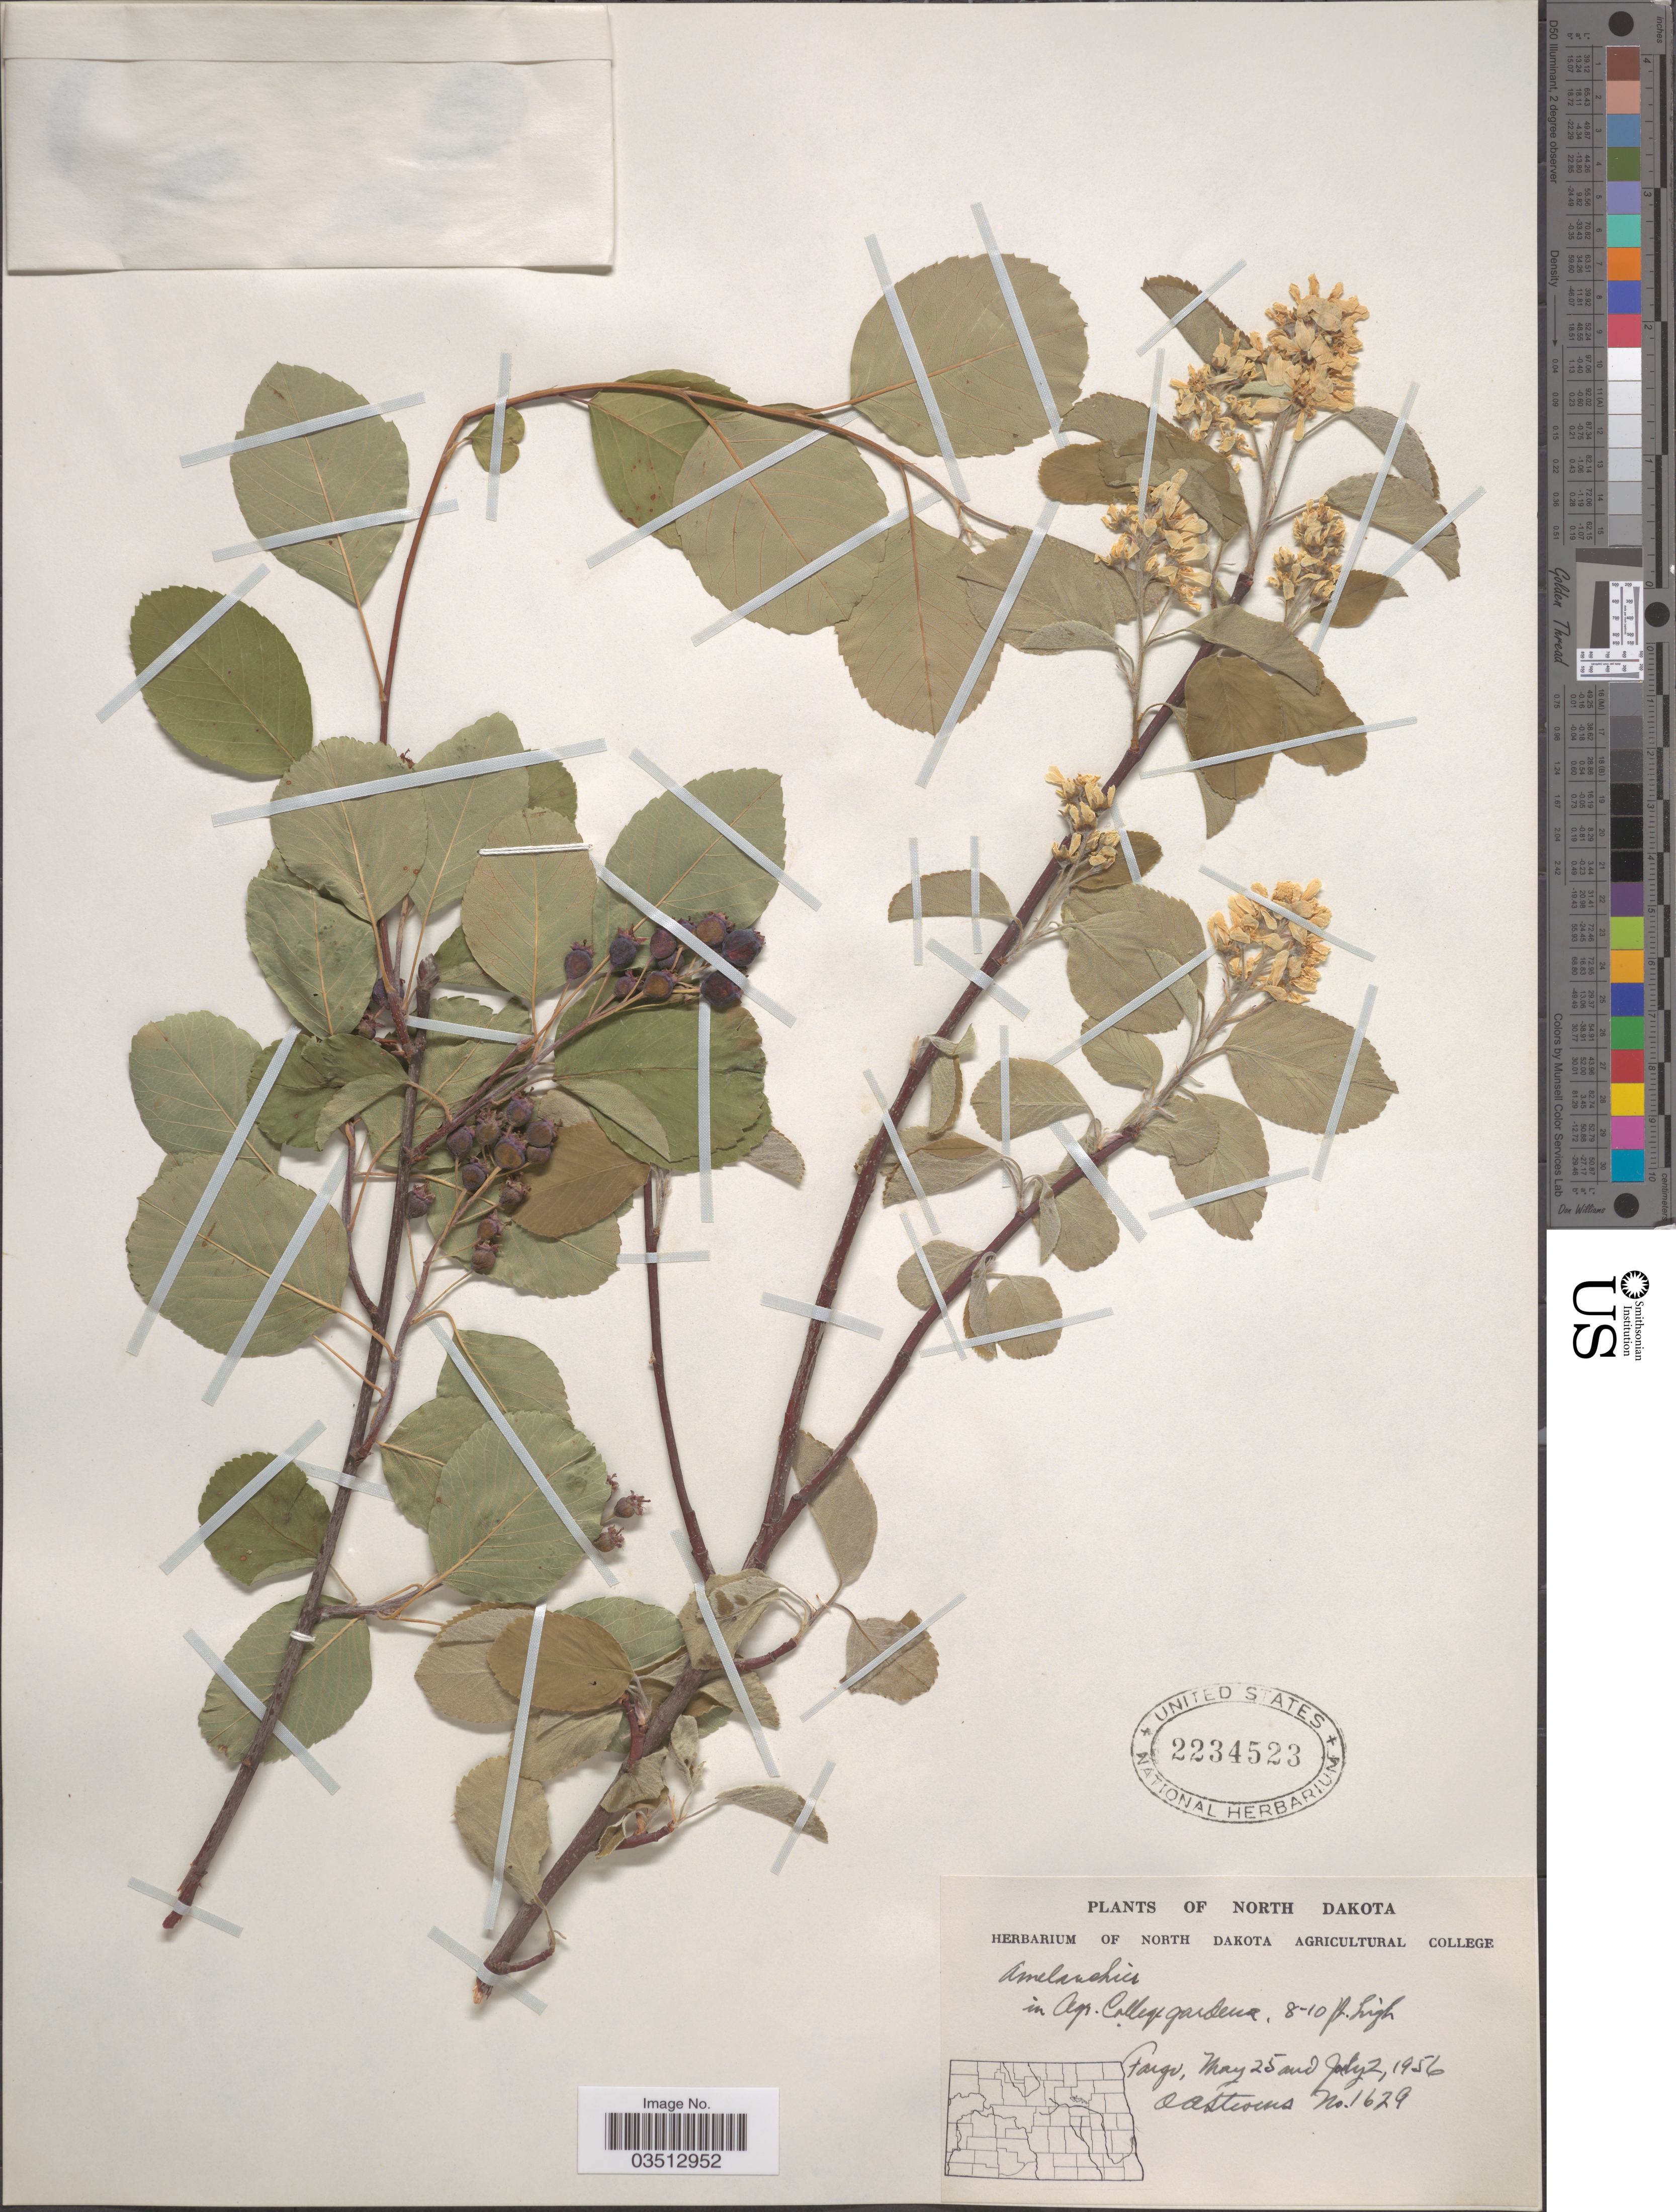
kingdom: Plantae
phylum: Tracheophyta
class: Magnoliopsida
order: Rosales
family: Rosaceae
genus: Amelanchier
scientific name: Amelanchier sp.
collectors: O. A. Stevens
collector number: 1629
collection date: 1956-05-25/1956-07-02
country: United States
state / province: North Dakota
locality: Fargo.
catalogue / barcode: US 2234523